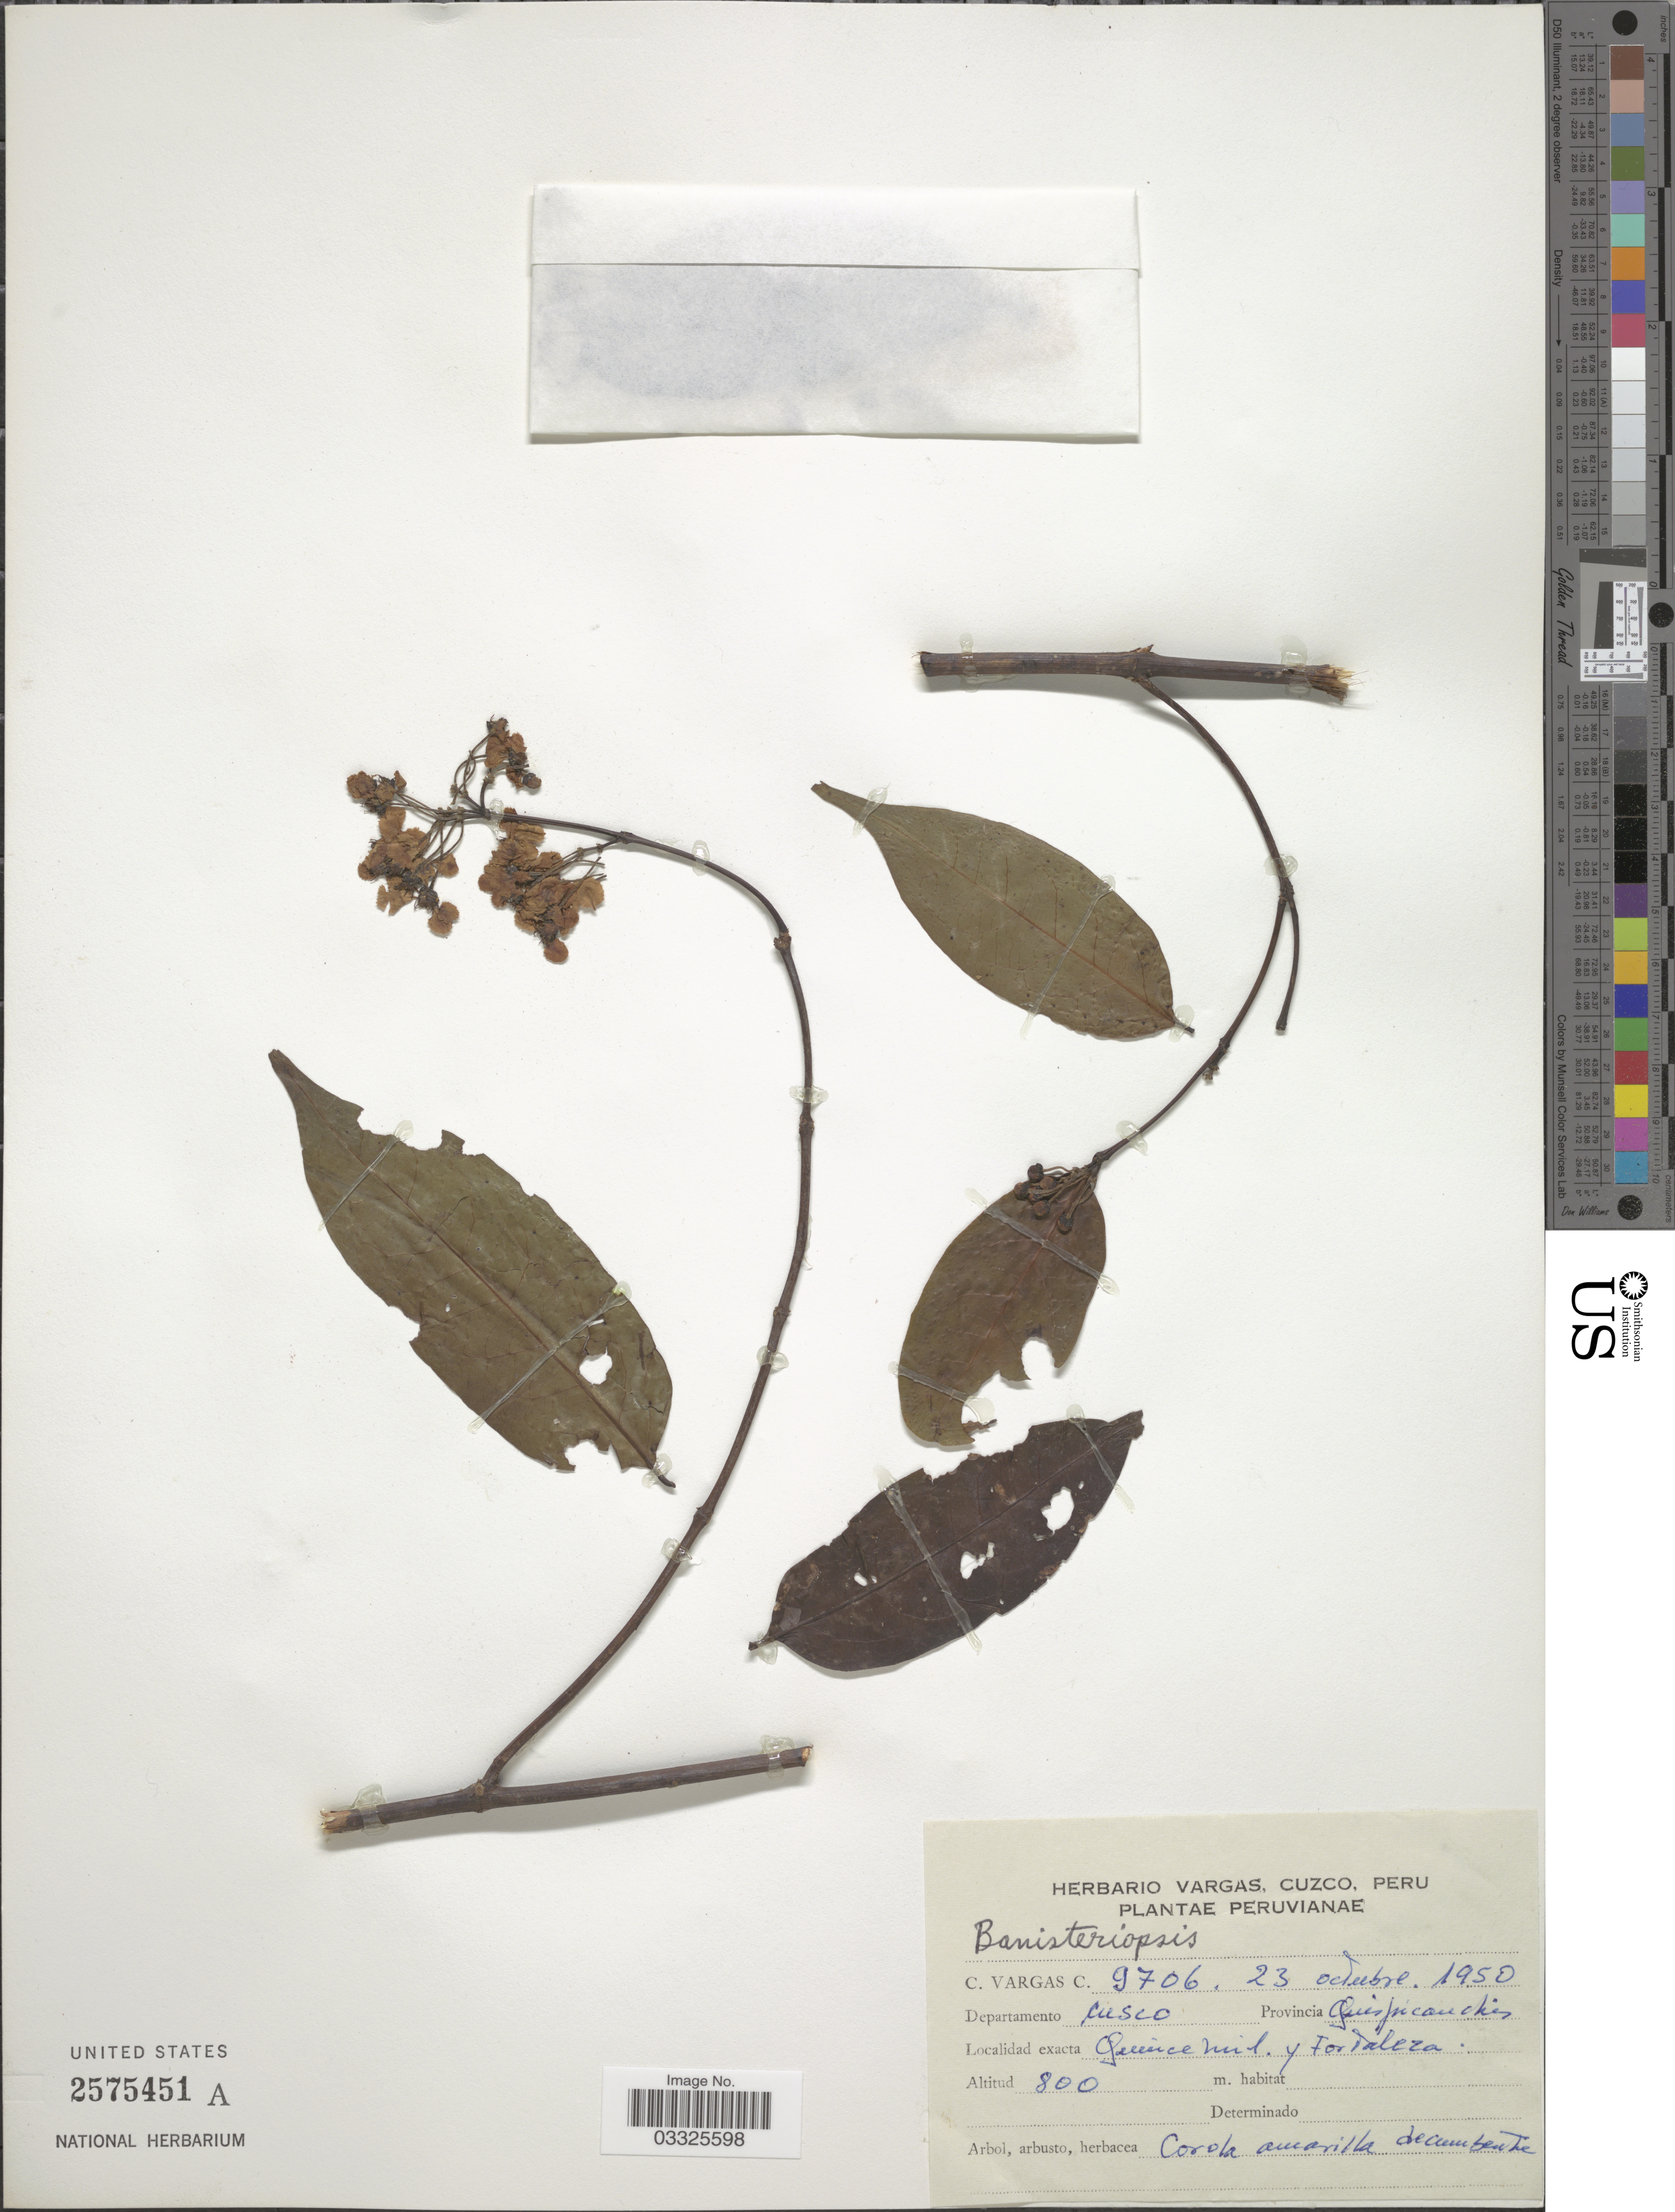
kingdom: Plantae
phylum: Tracheophyta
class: Magnoliopsida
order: Malpighiales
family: Malpighiaceae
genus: Banisteriopsis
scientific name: Banisteriopsis sp.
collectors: C. Vargas Calderón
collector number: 9706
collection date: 1950-10-23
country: Peru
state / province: Cusco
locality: Departamento Cusco, Provincia Quispicanchis. Quincemil y Fortaleza.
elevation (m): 800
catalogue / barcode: US 2575451A